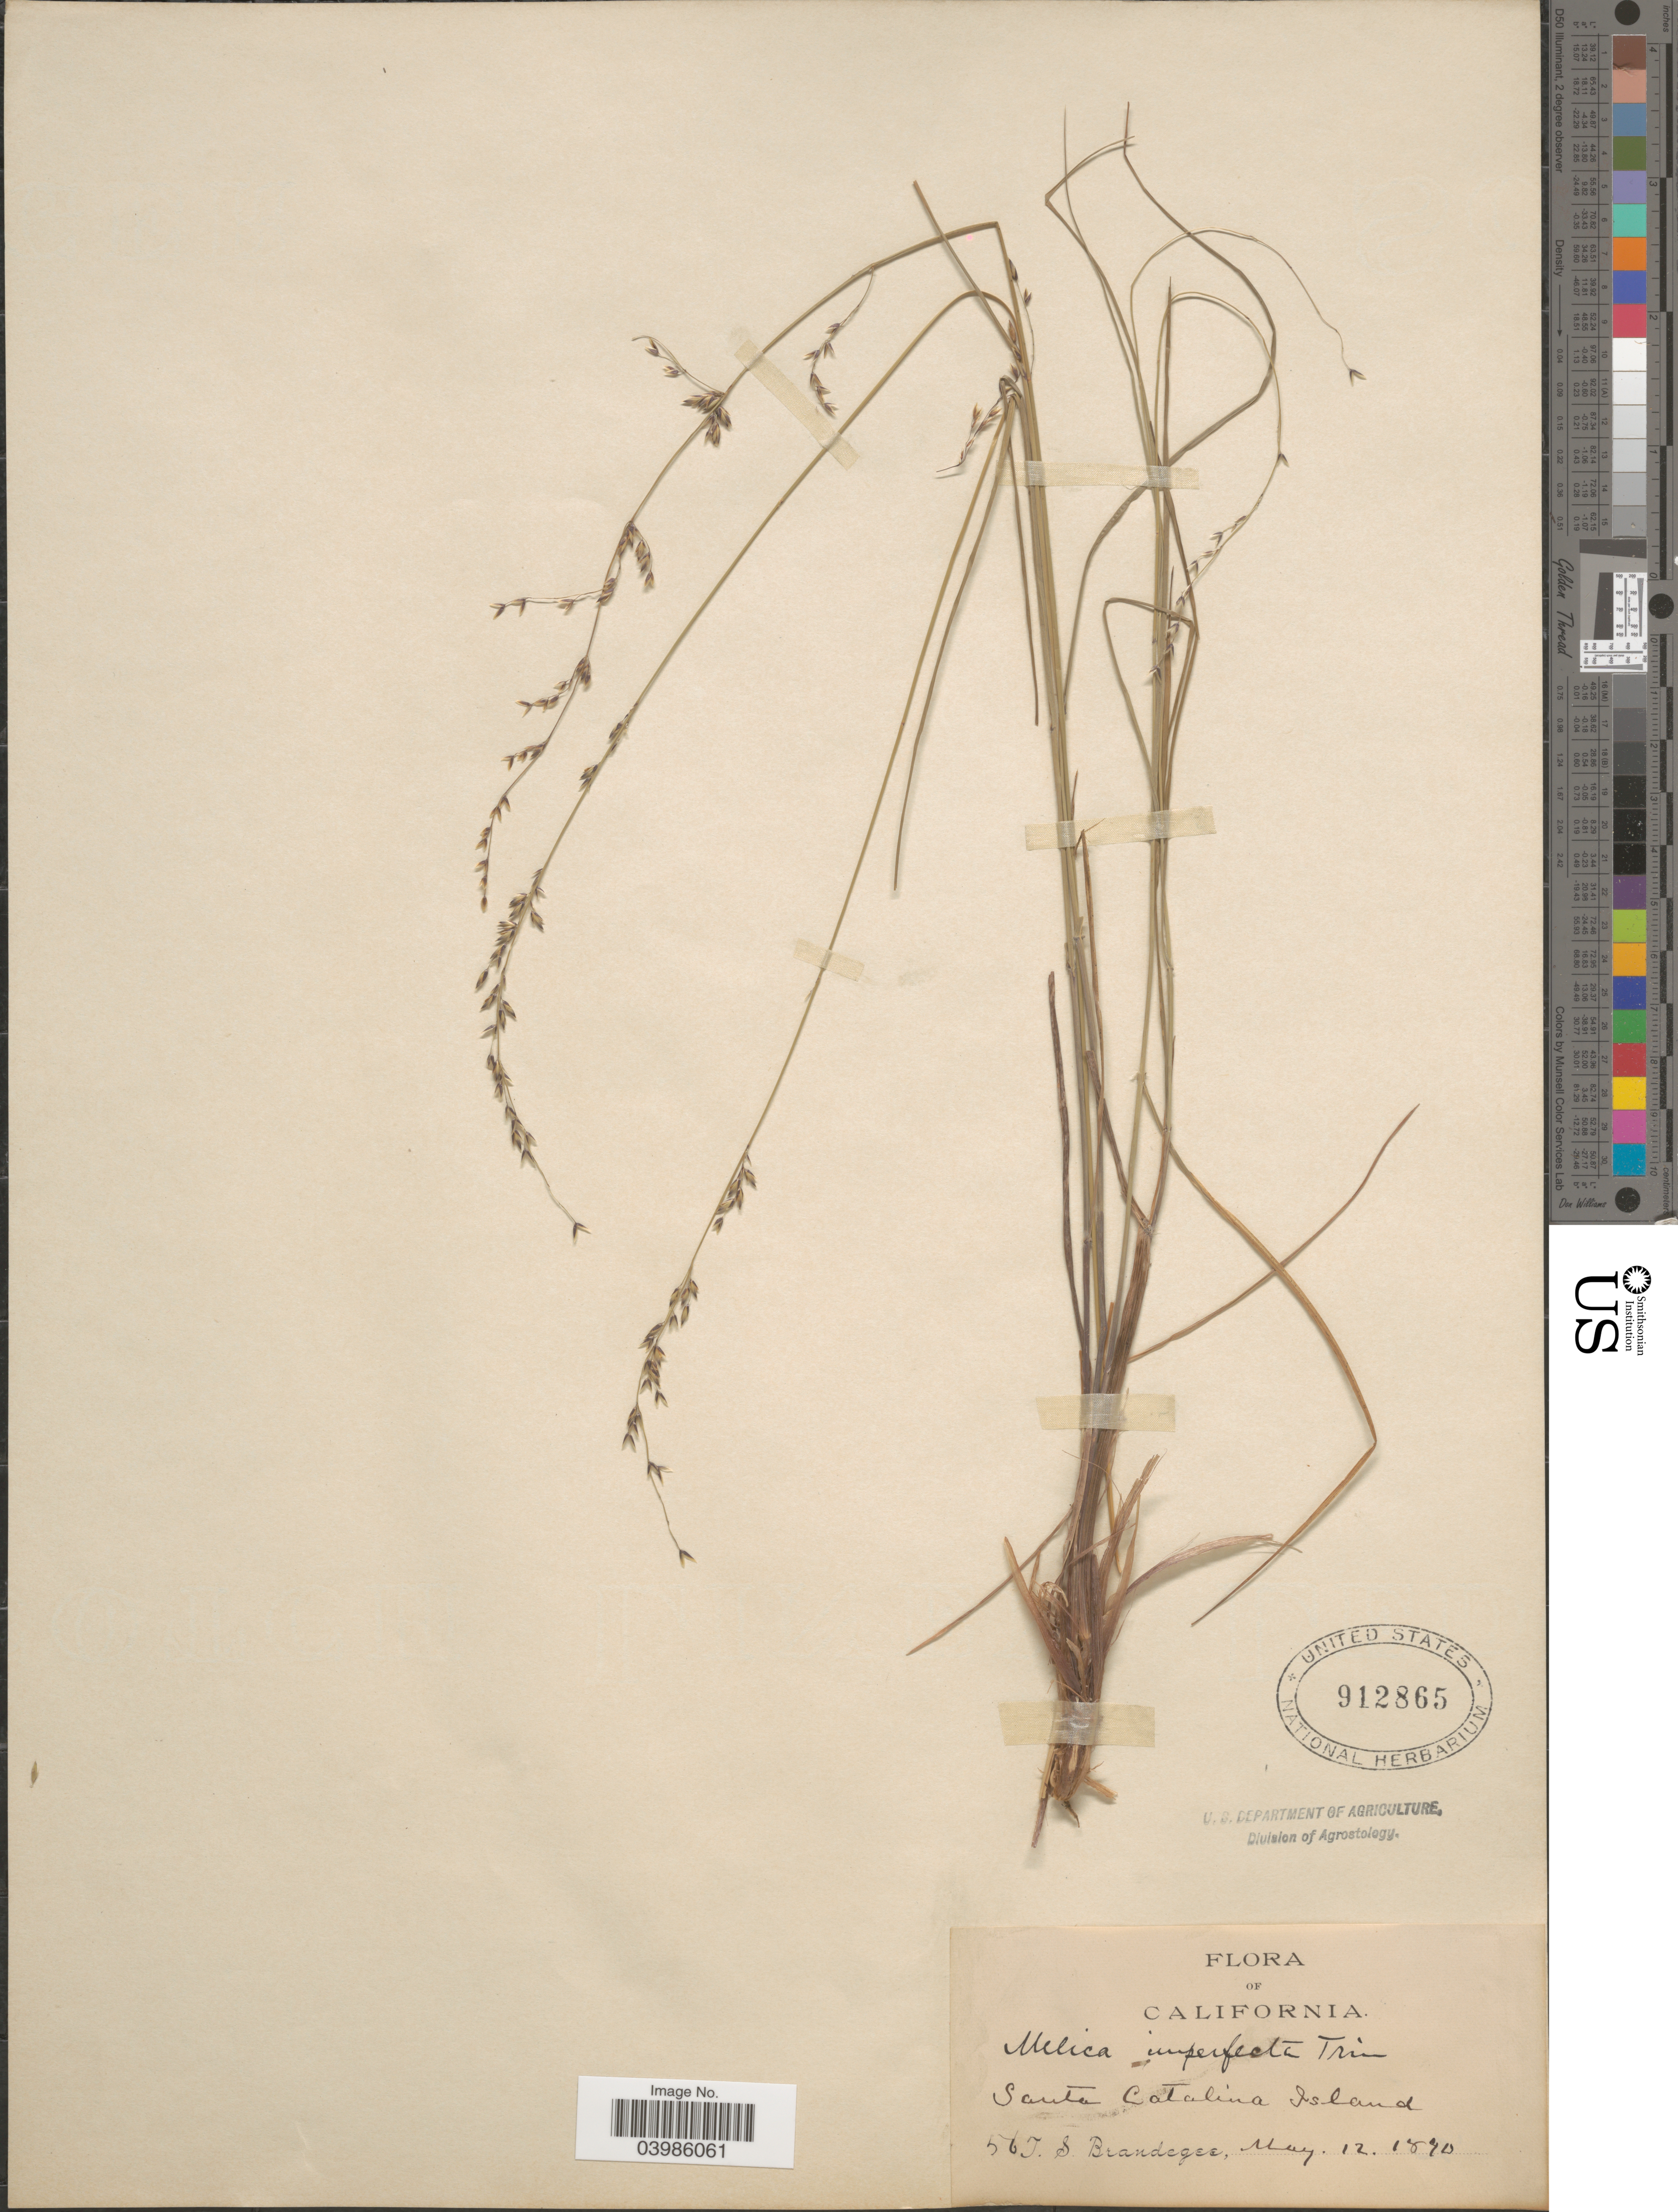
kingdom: Plantae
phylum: Tracheophyta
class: Liliopsida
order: Poales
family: Poaceae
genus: Melica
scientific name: Melica imperfecta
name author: Trin.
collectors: T. S. Brandegee (herbarium)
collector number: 56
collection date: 1890-05-12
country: United States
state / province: California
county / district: Los Angeles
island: Santa Catalina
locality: Santa Catalina Island.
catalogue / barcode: US 912865